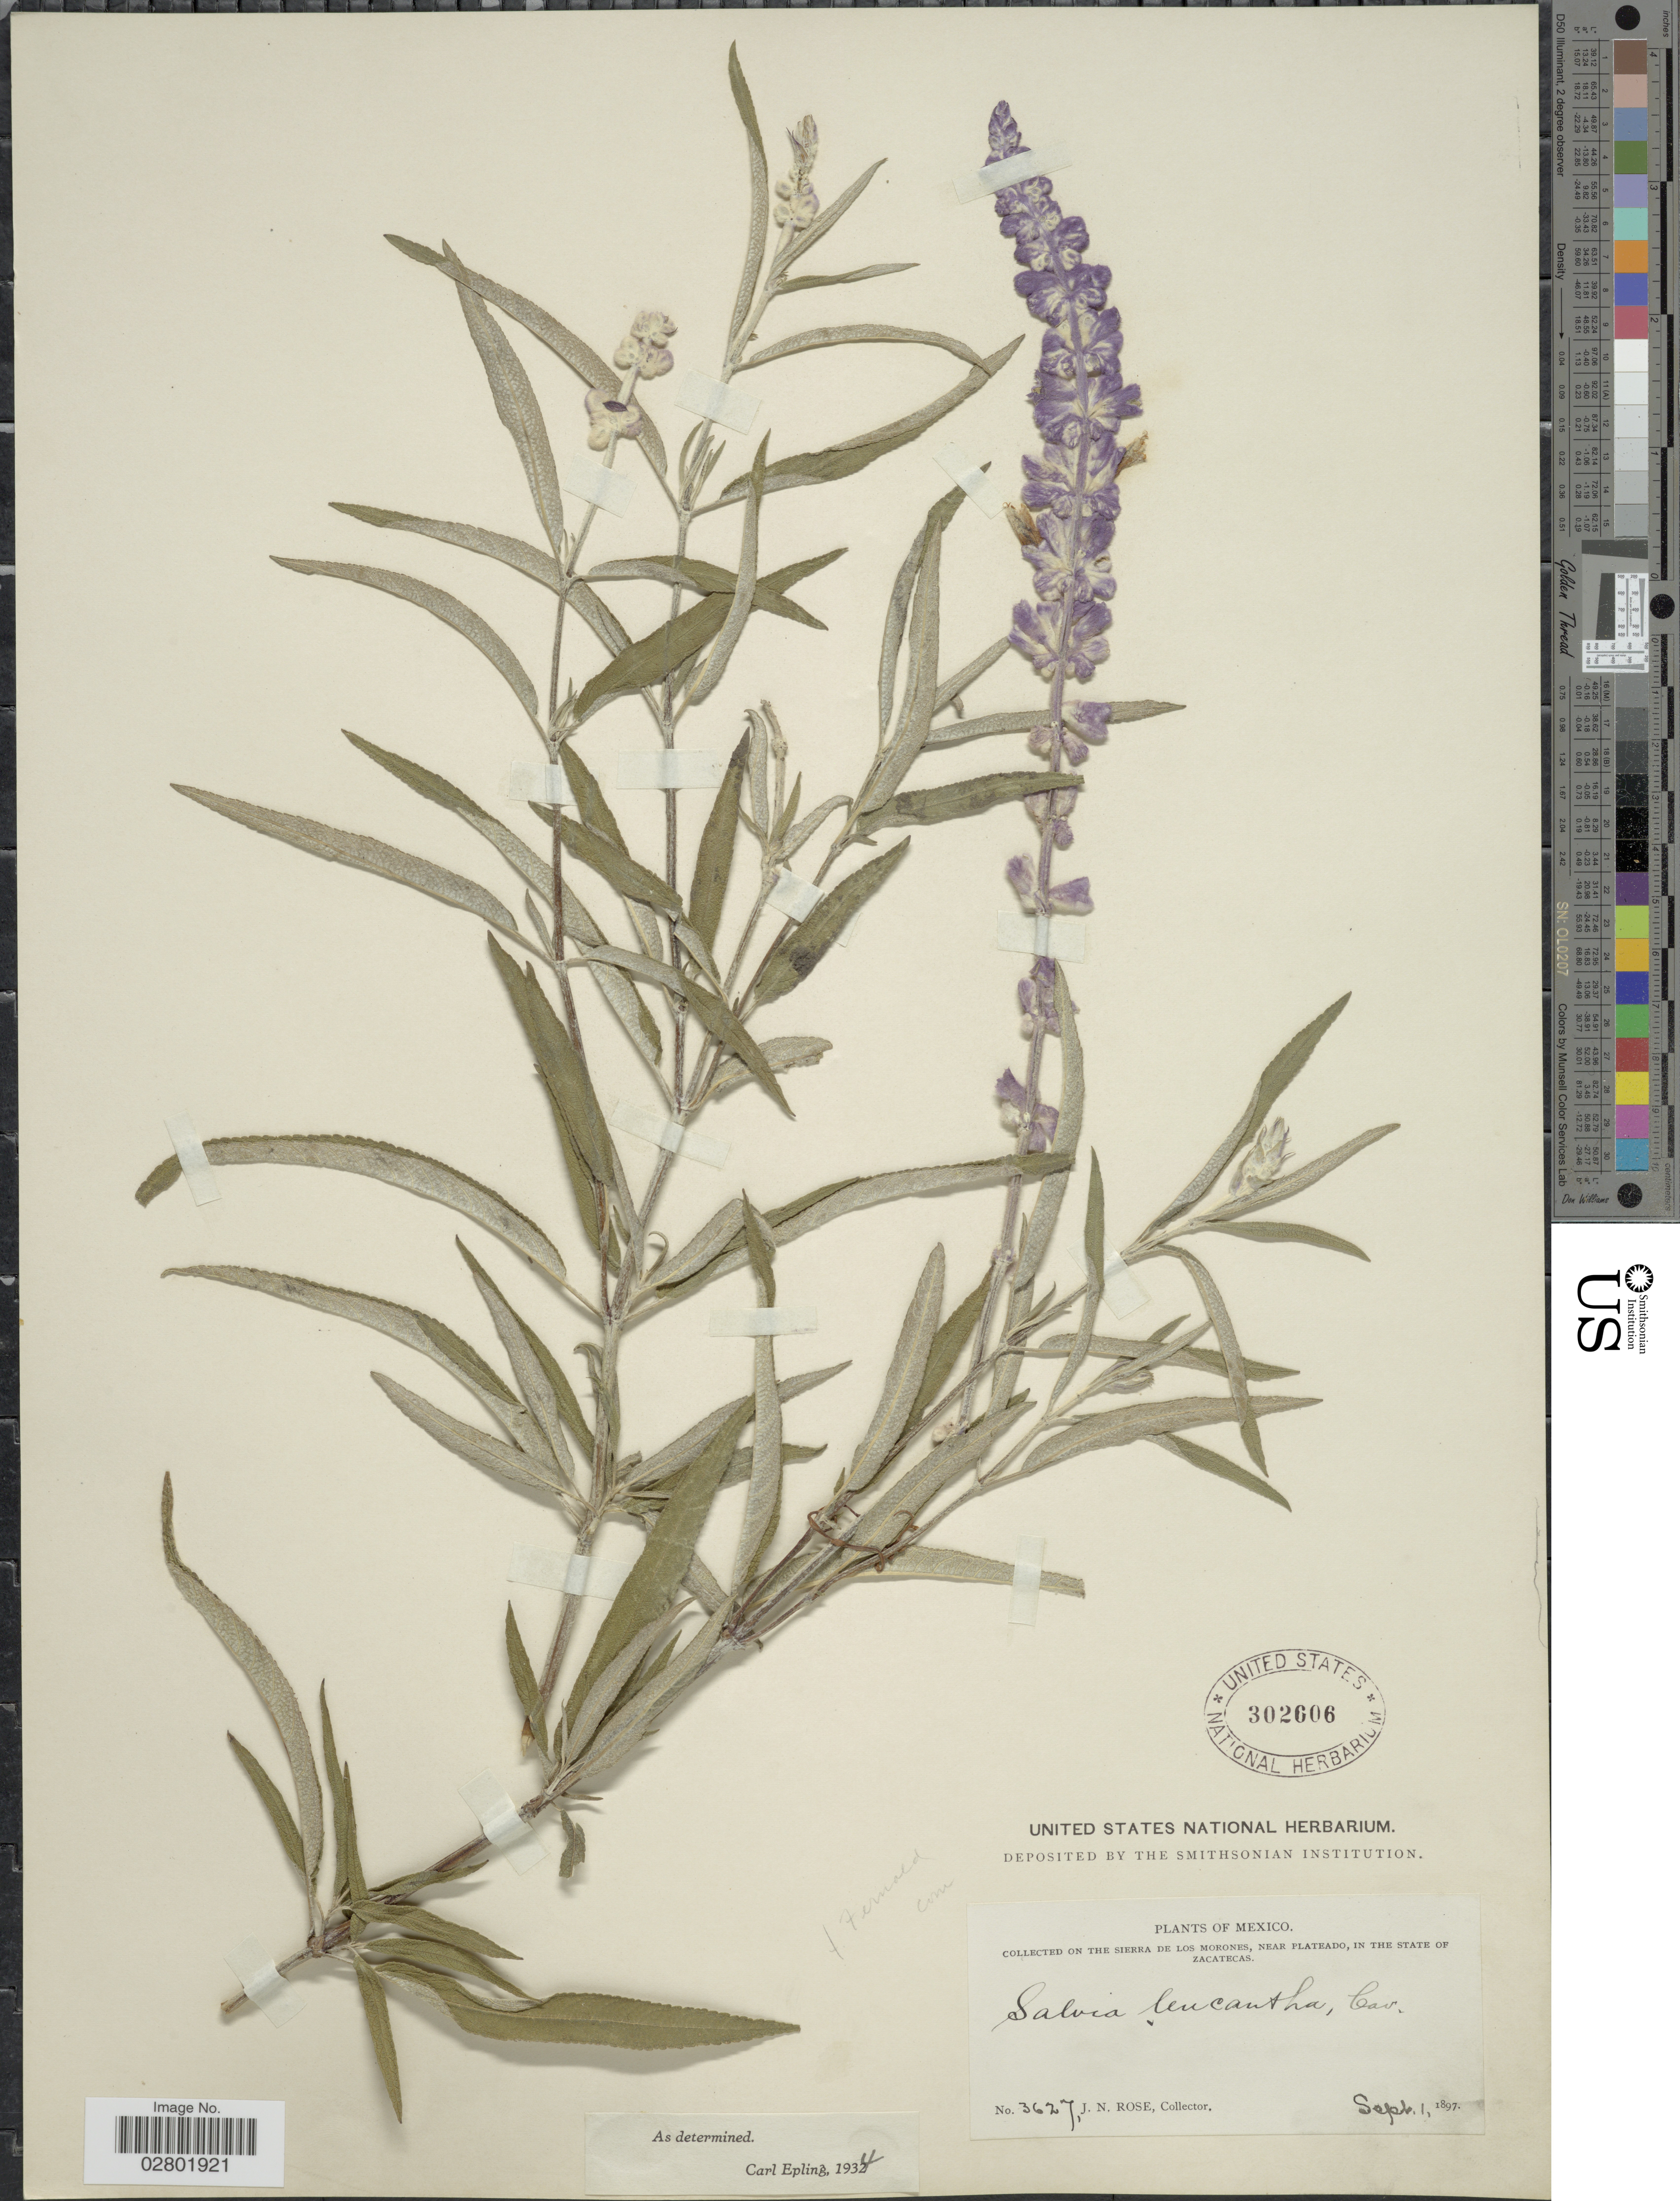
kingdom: Plantae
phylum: Tracheophyta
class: Magnoliopsida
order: Lamiales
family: Lamiaceae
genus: Salvia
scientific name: Salvia leucantha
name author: Cav.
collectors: J. N. Rose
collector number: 3627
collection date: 1897-09-01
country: Mexico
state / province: Zacatecas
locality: On the Sierra de los Morones, near Plateado, in the state of Zacatecas.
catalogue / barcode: US 302606